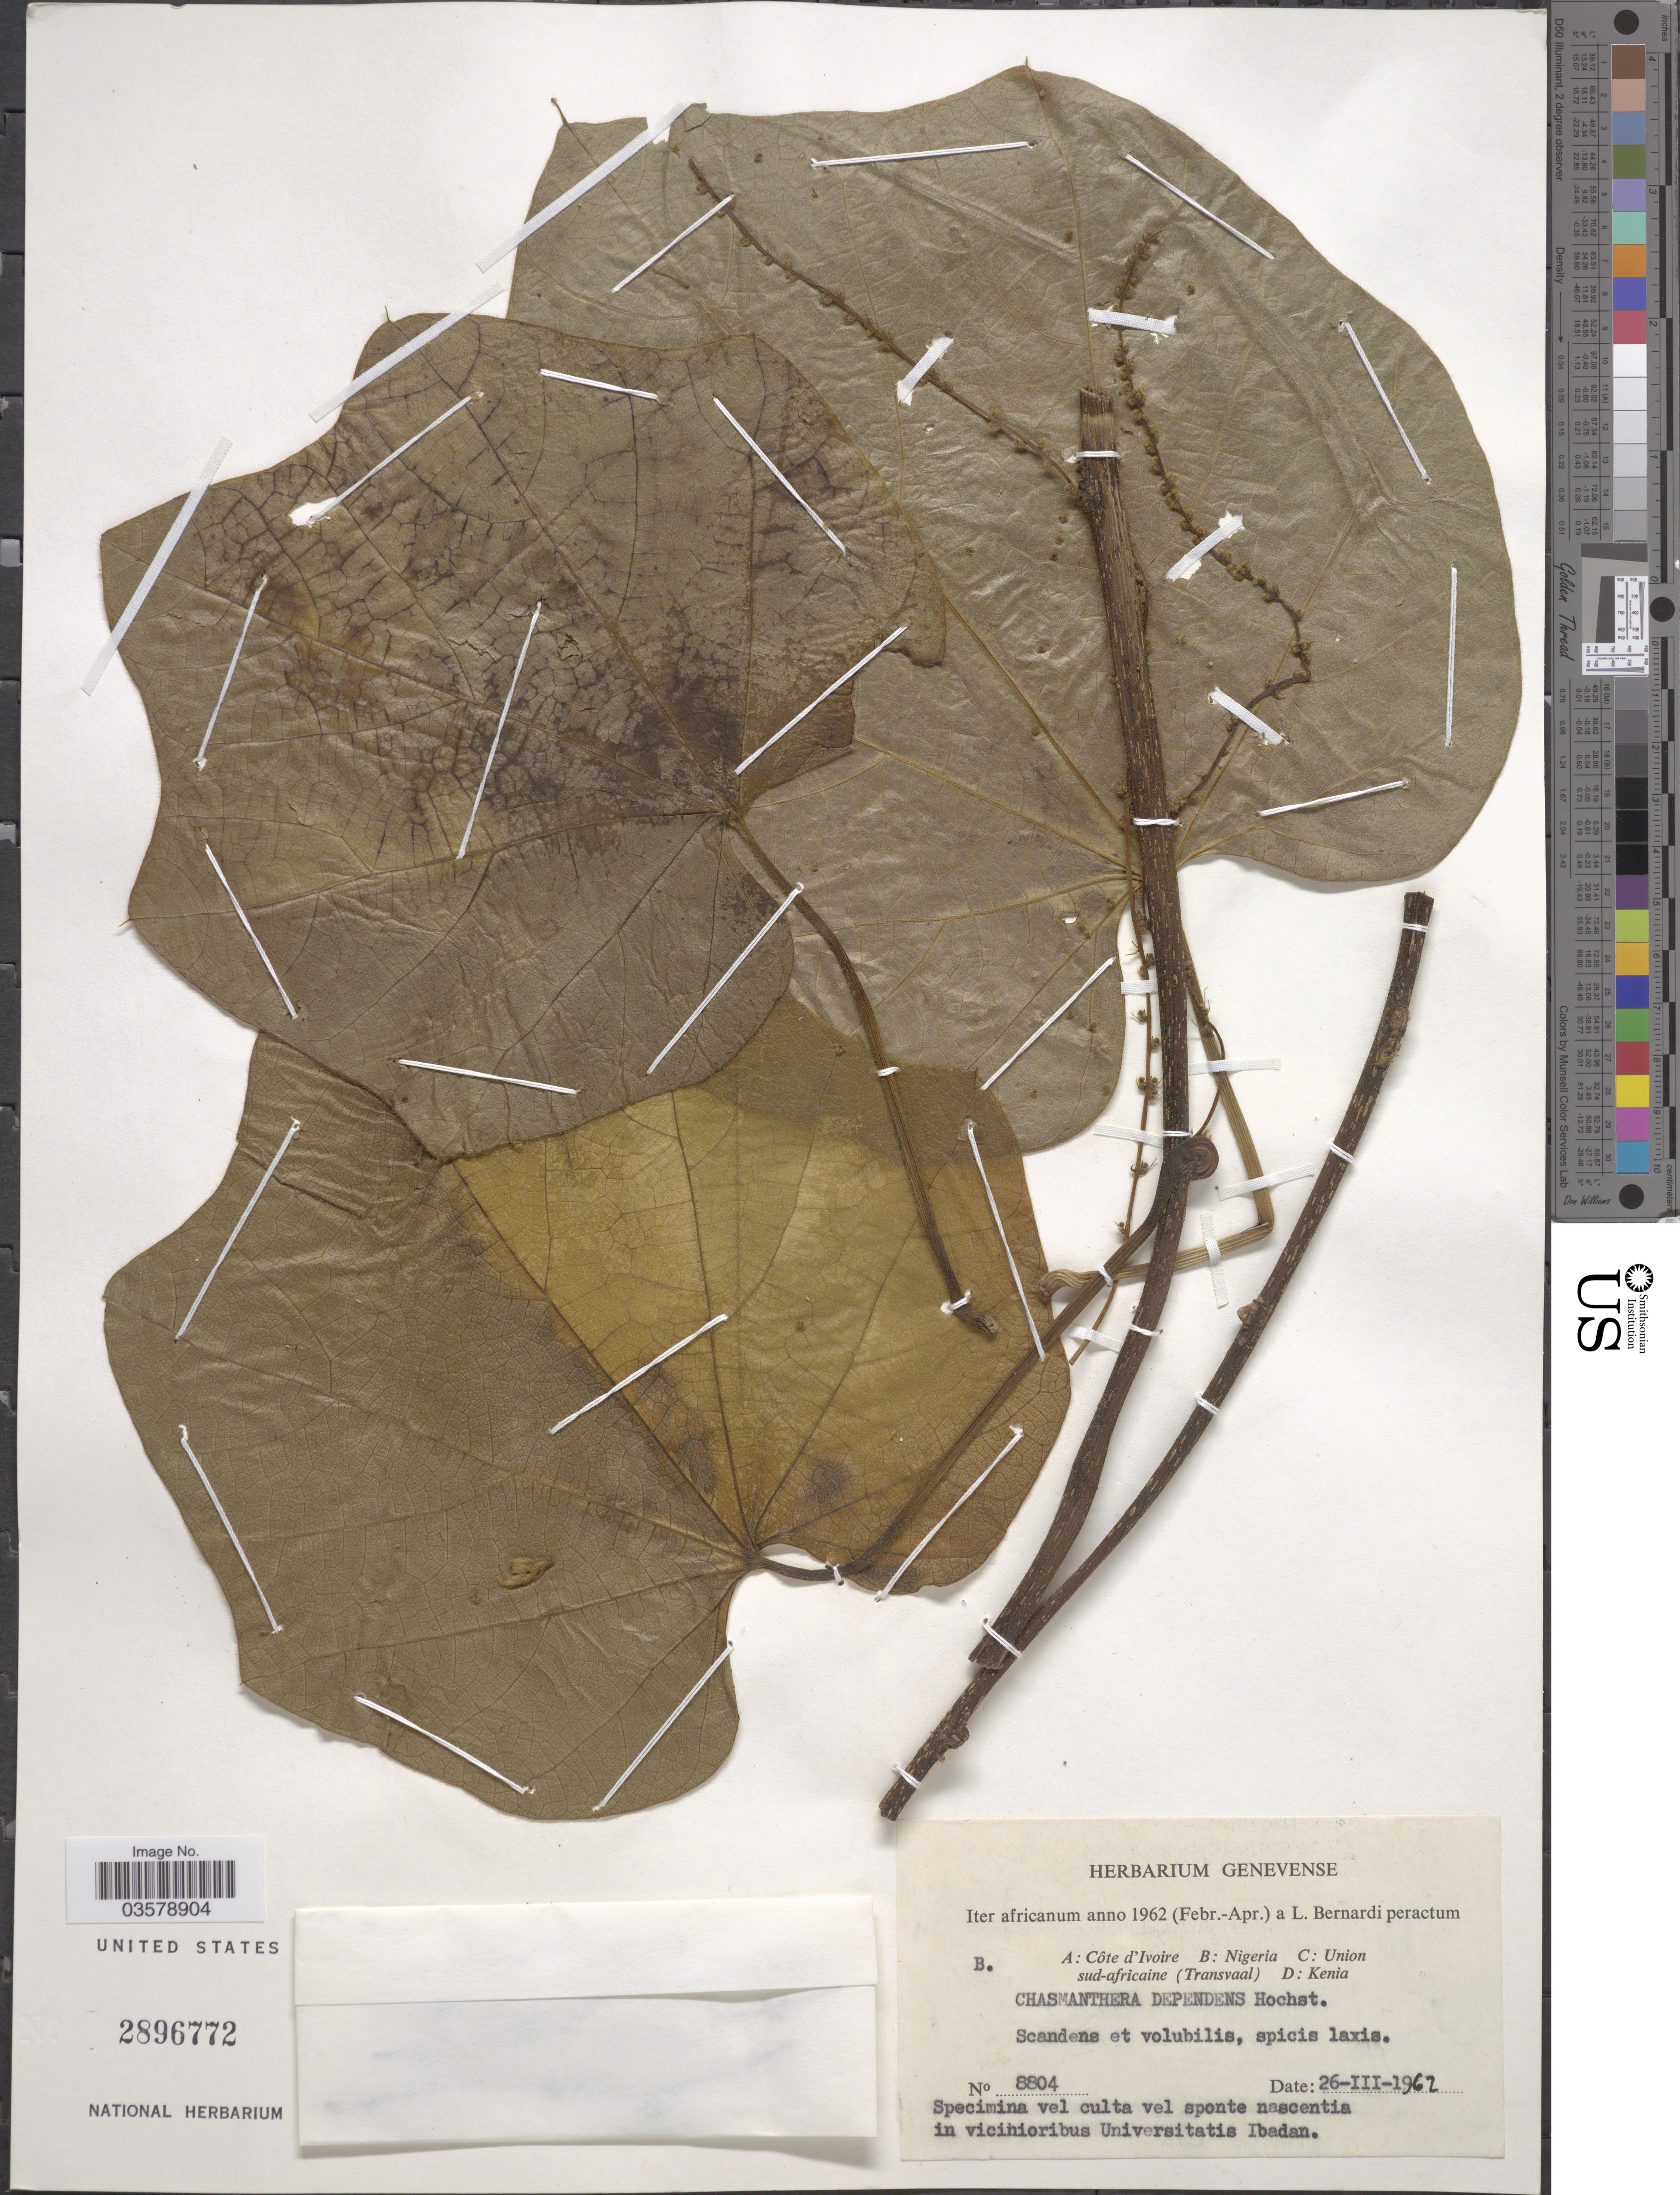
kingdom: Plantae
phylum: Tracheophyta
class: Magnoliopsida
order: Ranunculales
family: Menispermaceae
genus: Chasmanthera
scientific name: Chasmanthera dependens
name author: Hochst.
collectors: L. Bernardi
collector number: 8804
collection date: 1962-03-26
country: Nigeria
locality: In vicinioribus Universitatis Ibadan.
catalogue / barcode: US 2896772